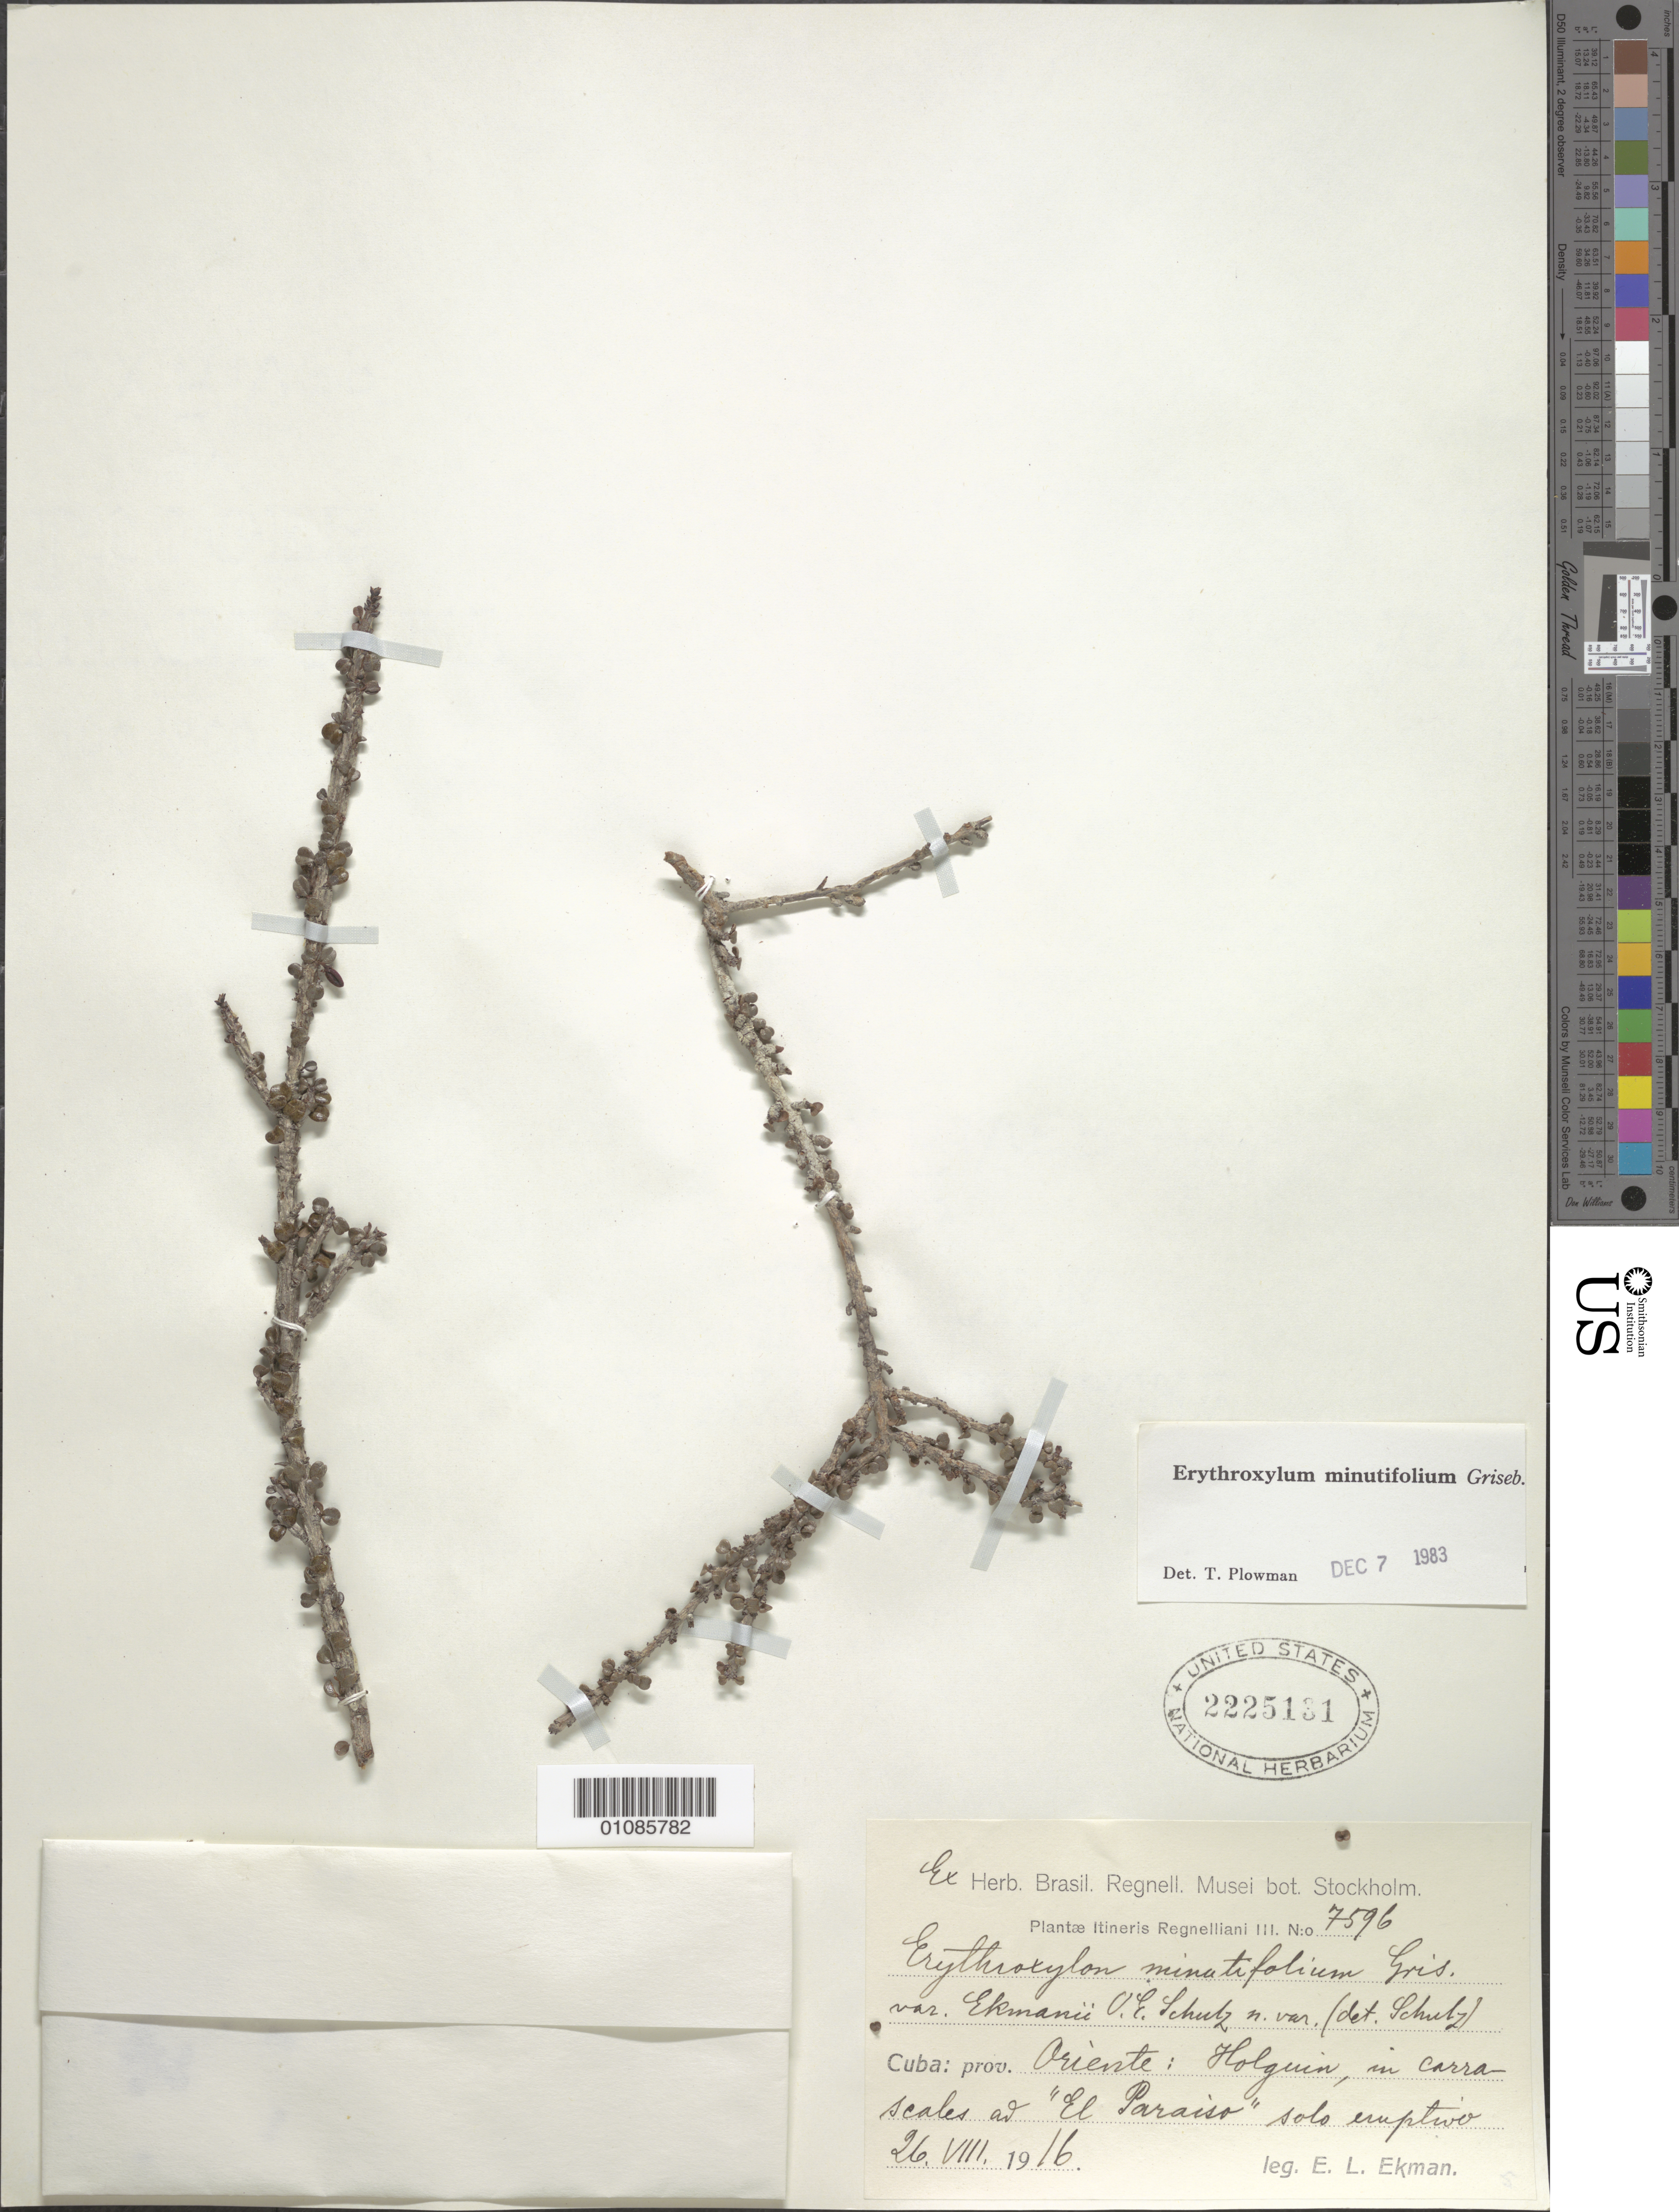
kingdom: Plantae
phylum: Tracheophyta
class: Magnoliopsida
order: Malpighiales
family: Erythroxylaceae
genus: Erythroxylum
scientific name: Erythroxylum minutifolium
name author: Griseb.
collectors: E. L. Ekman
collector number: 7596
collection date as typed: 26 Aug 1916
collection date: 1916-08-26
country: Cuba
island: Cuba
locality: Oriente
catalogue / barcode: US 2225131